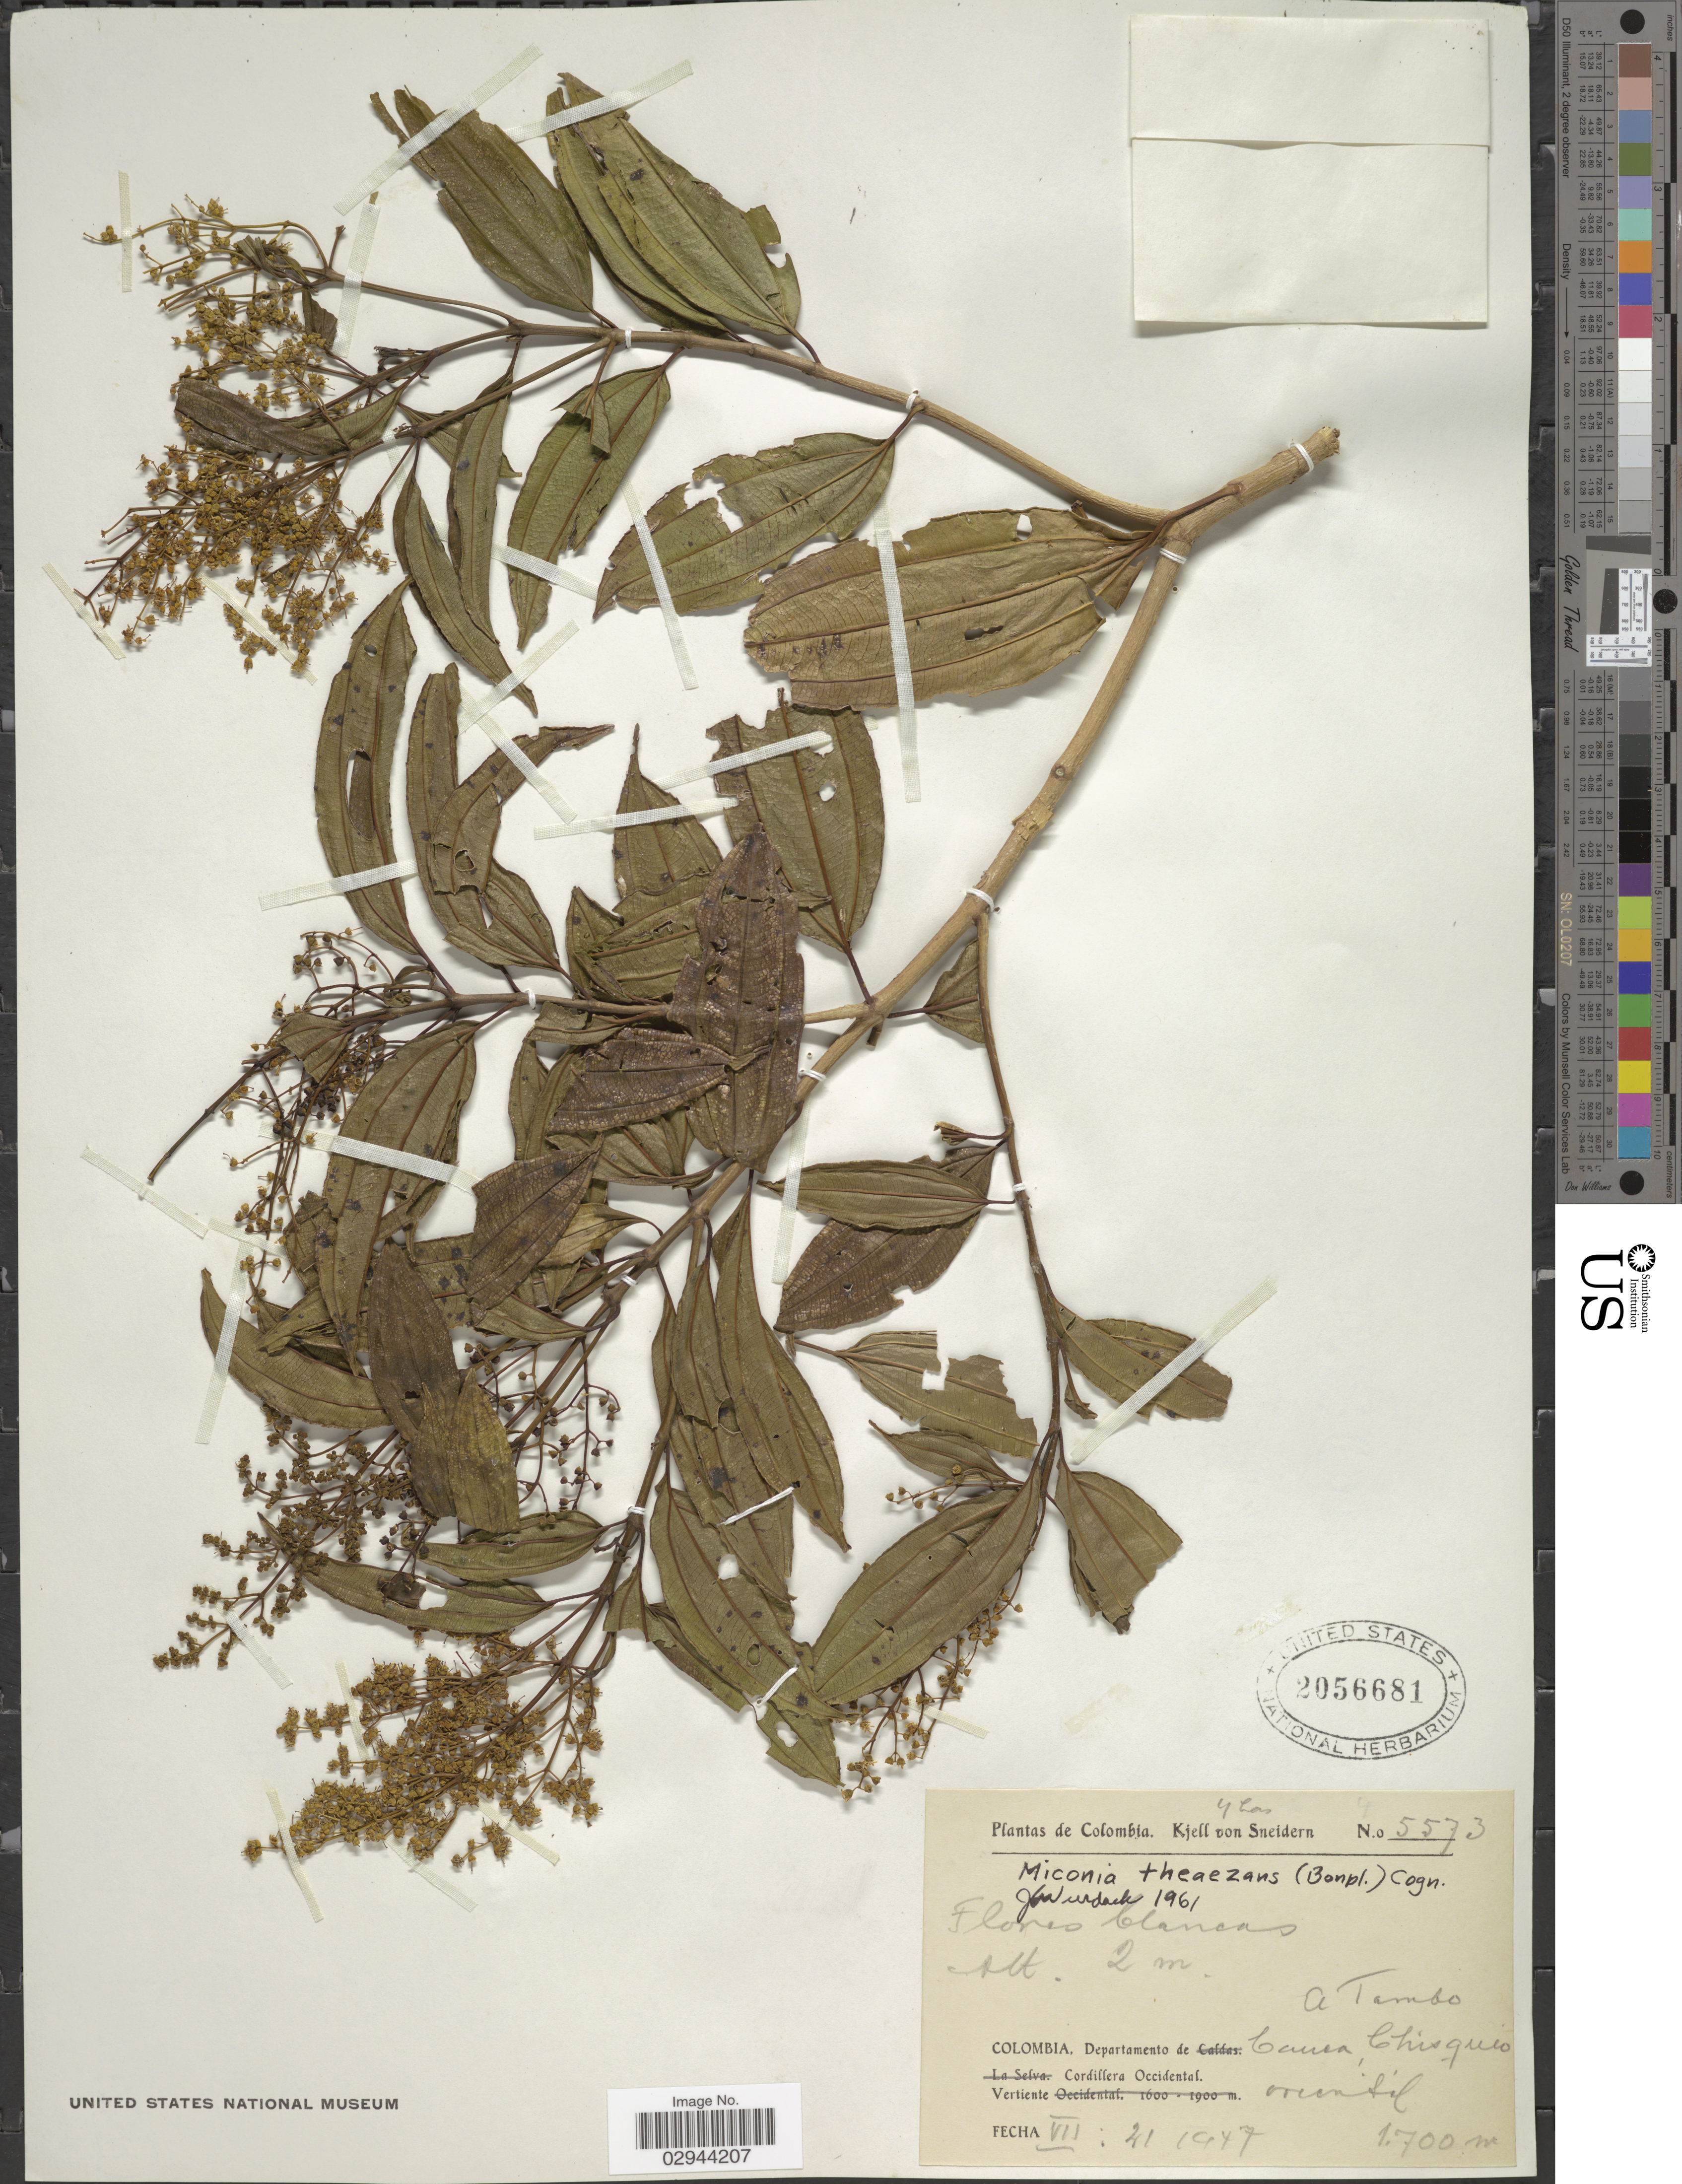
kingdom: Plantae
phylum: Tracheophyta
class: Magnoliopsida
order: Myrtales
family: Melastomataceae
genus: Miconia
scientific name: Miconia theizans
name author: (Bonpl.) Cogn.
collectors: K. von Sneidern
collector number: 5573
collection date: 1947-07-21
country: Colombia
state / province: Cauca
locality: Departamento de Cauca, Chisquio, Cordillera Occidental, Vertiente occidental.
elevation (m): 1700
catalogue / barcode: US 2056681